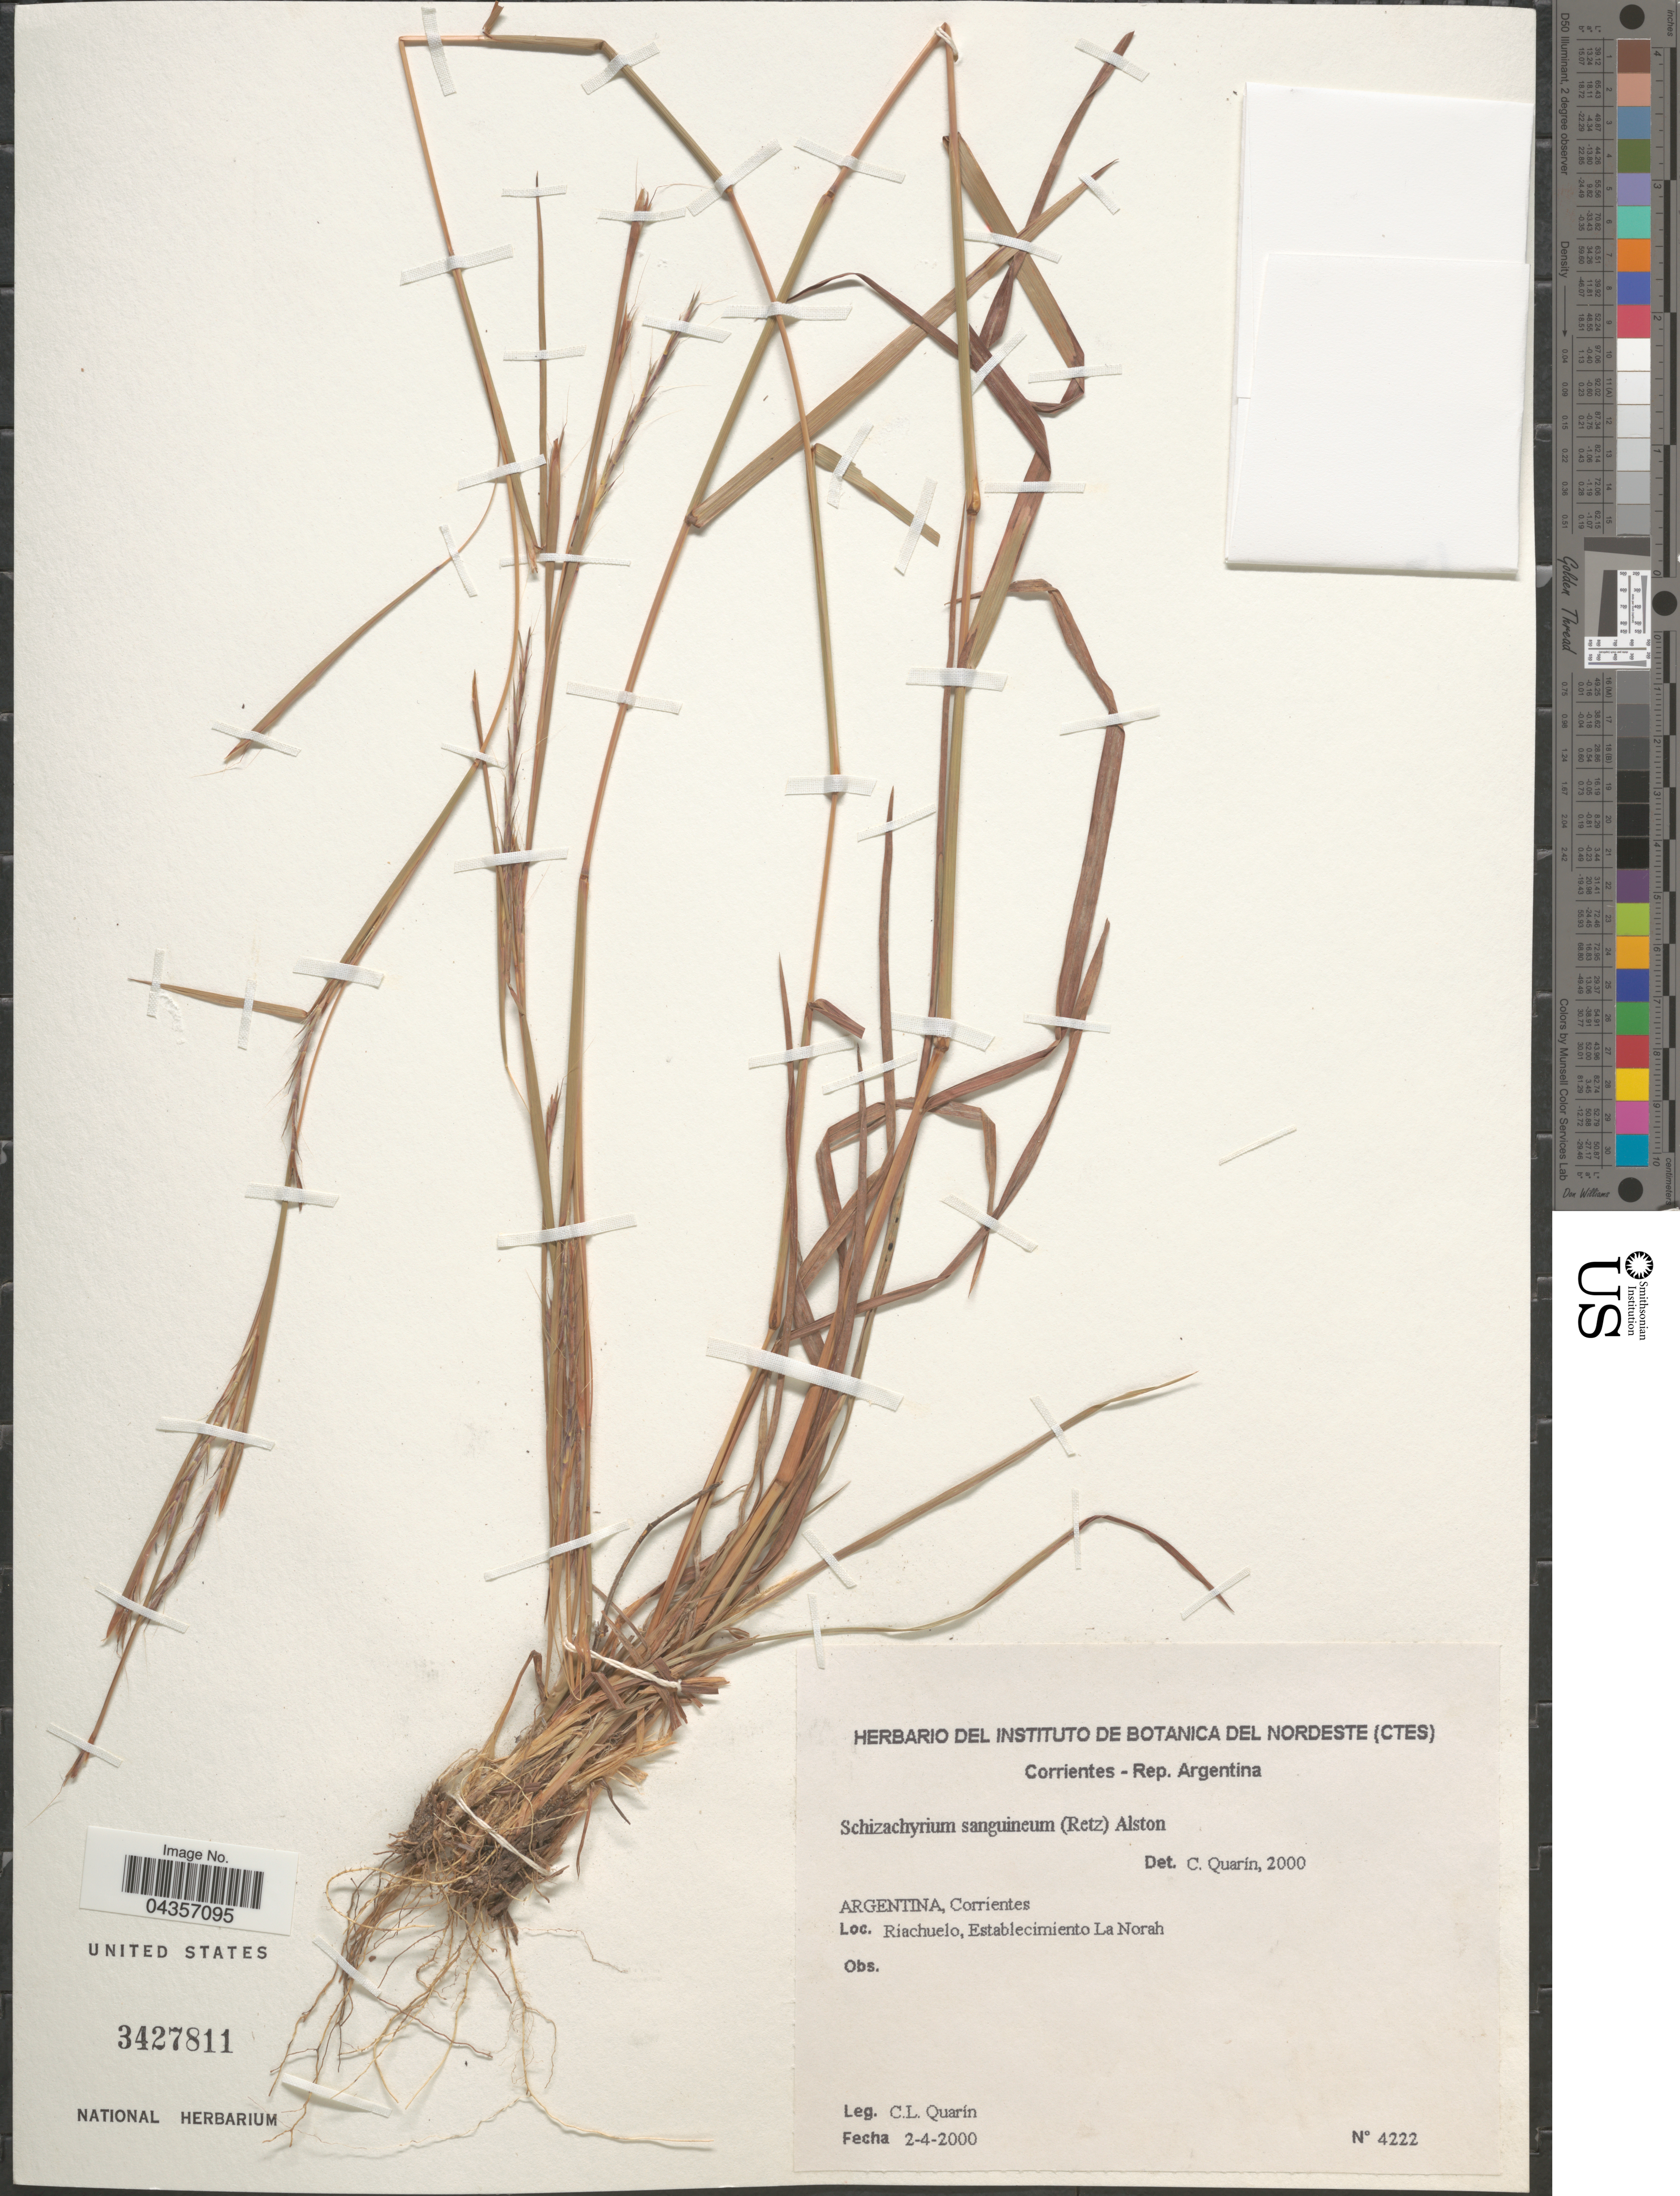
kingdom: Plantae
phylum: Tracheophyta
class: Liliopsida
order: Poales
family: Poaceae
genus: Schizachyrium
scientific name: Schizachyrium sanguineum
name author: (Retz.) Alston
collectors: C. Quarin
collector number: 4222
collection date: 2000-04-02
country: Argentina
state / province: Corrientes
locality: Riachuelo, Establecimiento La Norah.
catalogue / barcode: US 3427811